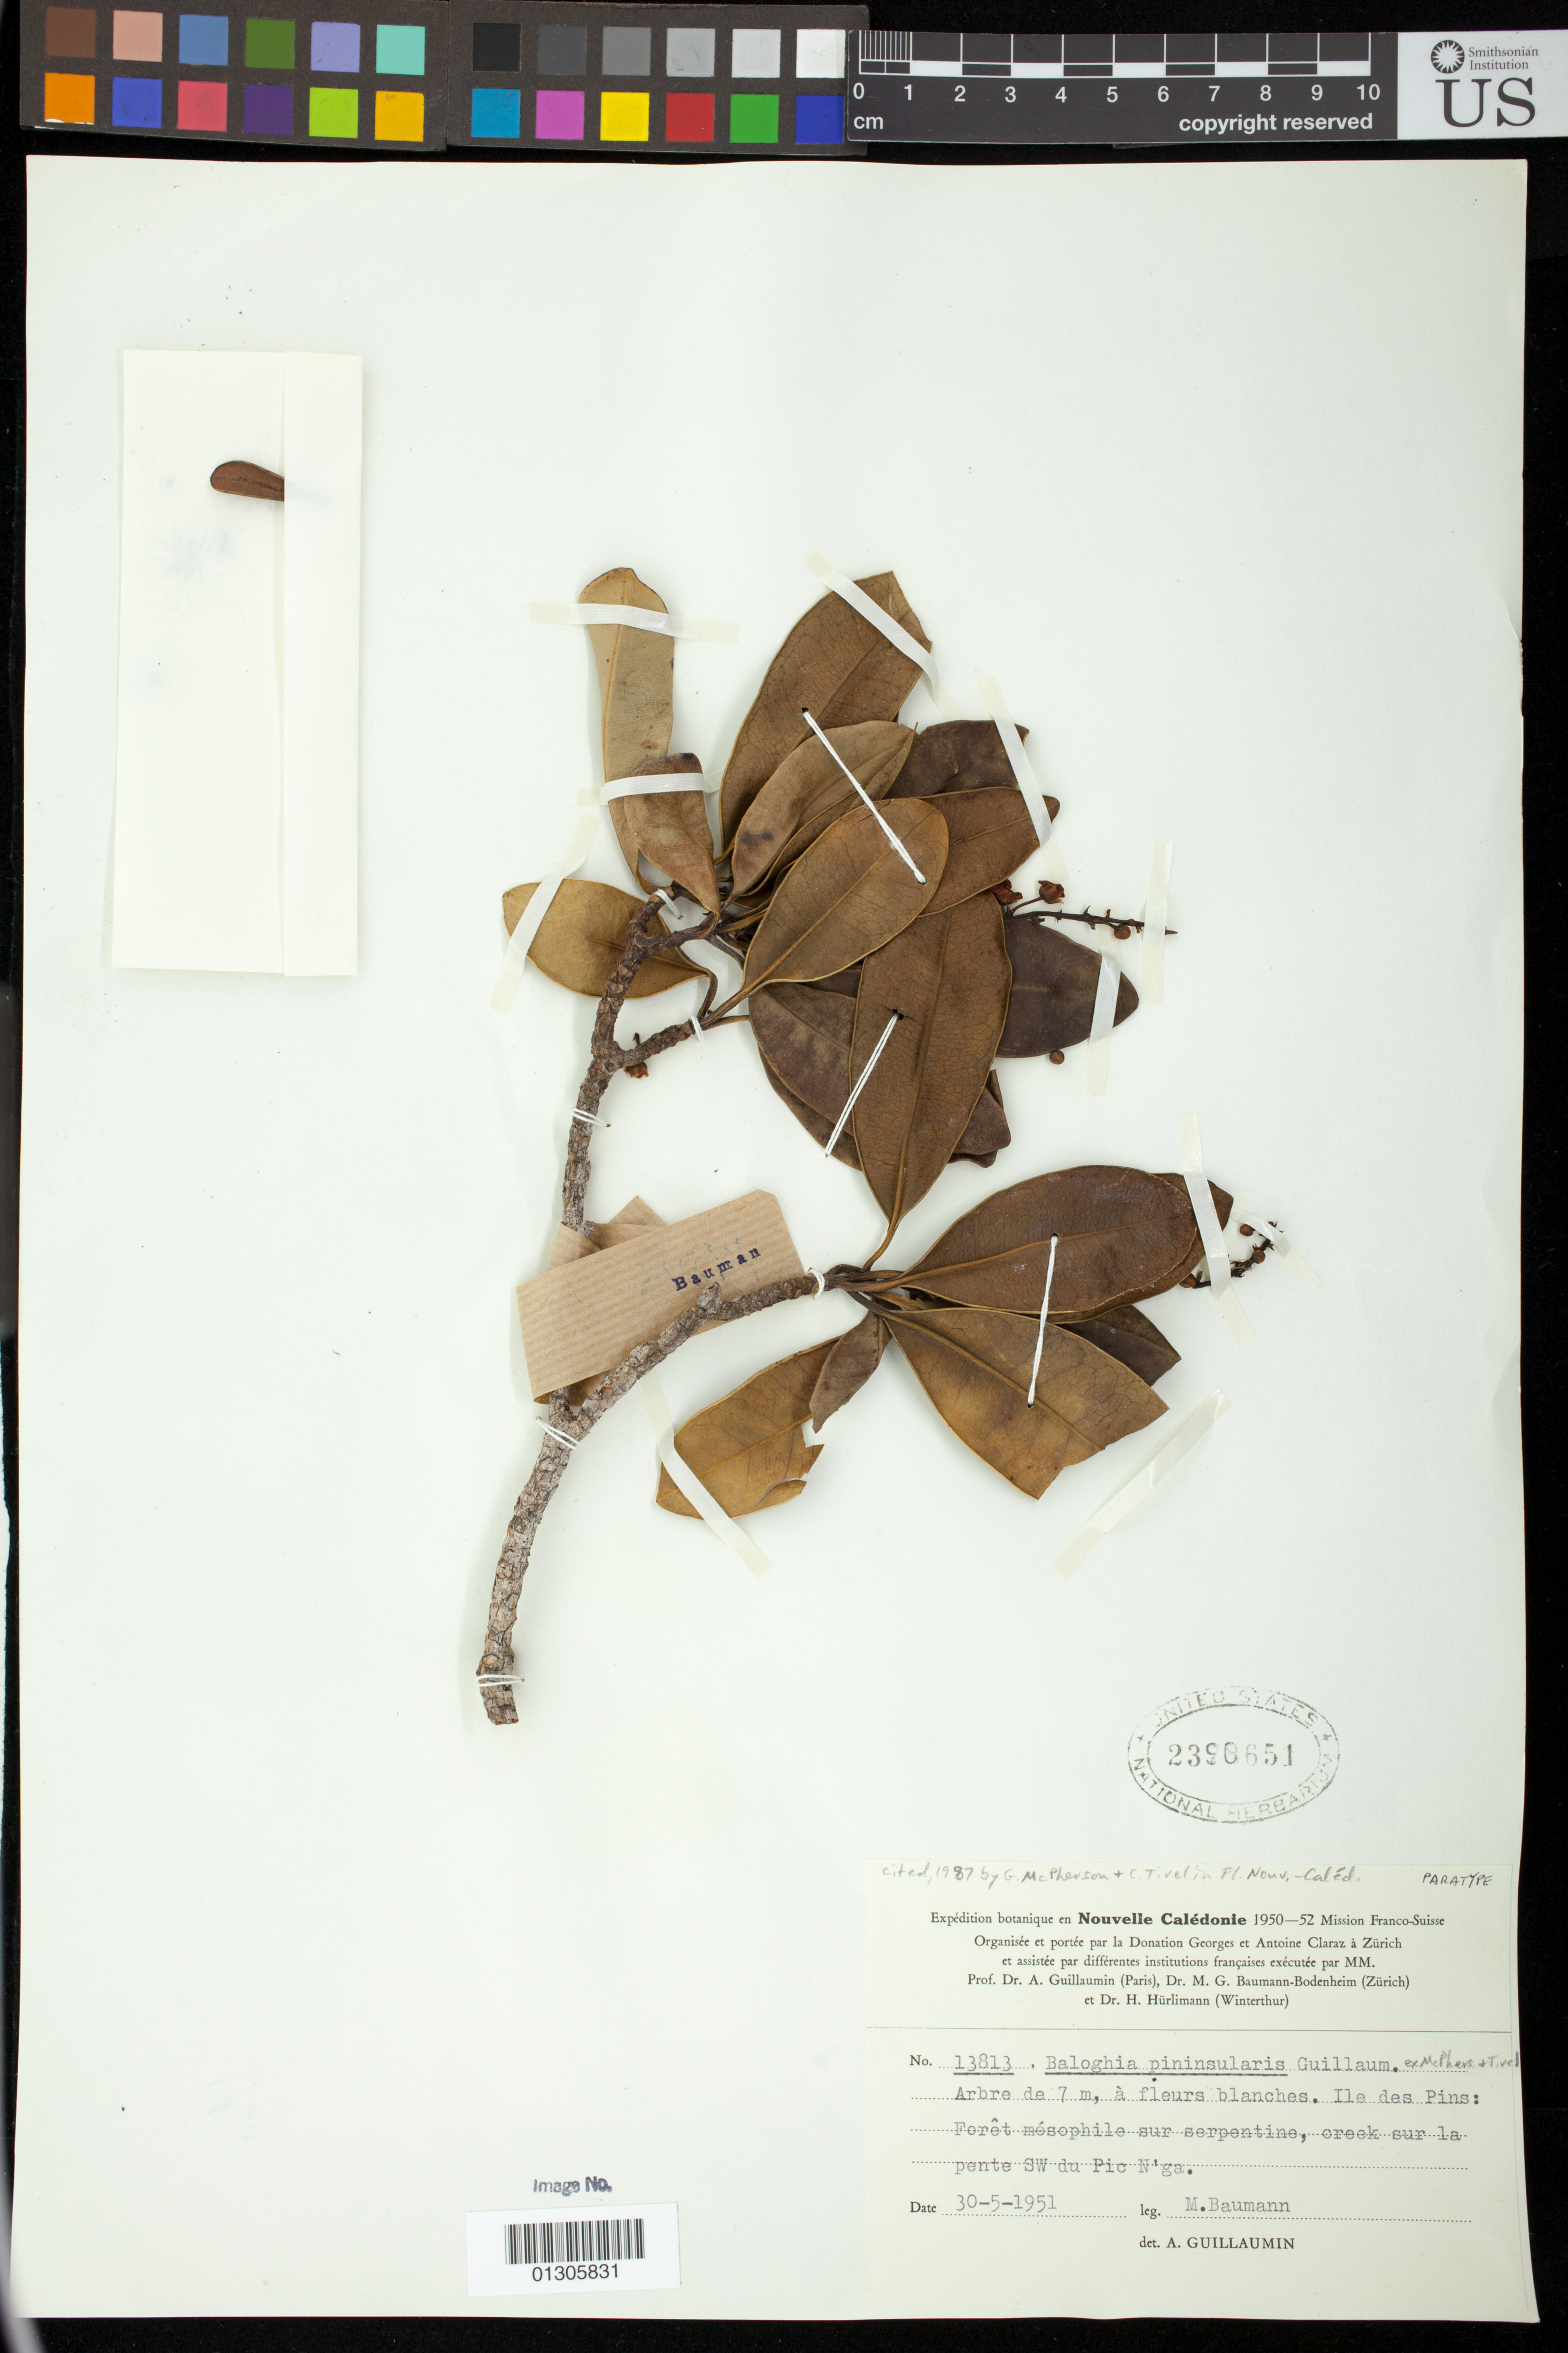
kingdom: Plantae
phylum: Tracheophyta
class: Magnoliopsida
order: Malpighiales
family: Euphorbiaceae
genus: Baloghia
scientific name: Baloghia pininsularis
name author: Guillaumin in McPherson & Tivel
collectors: M. Baumann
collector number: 13813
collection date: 1951-05-30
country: New Caledonia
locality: creek sur la ente SW du Pic N'ga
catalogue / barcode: US 2390651